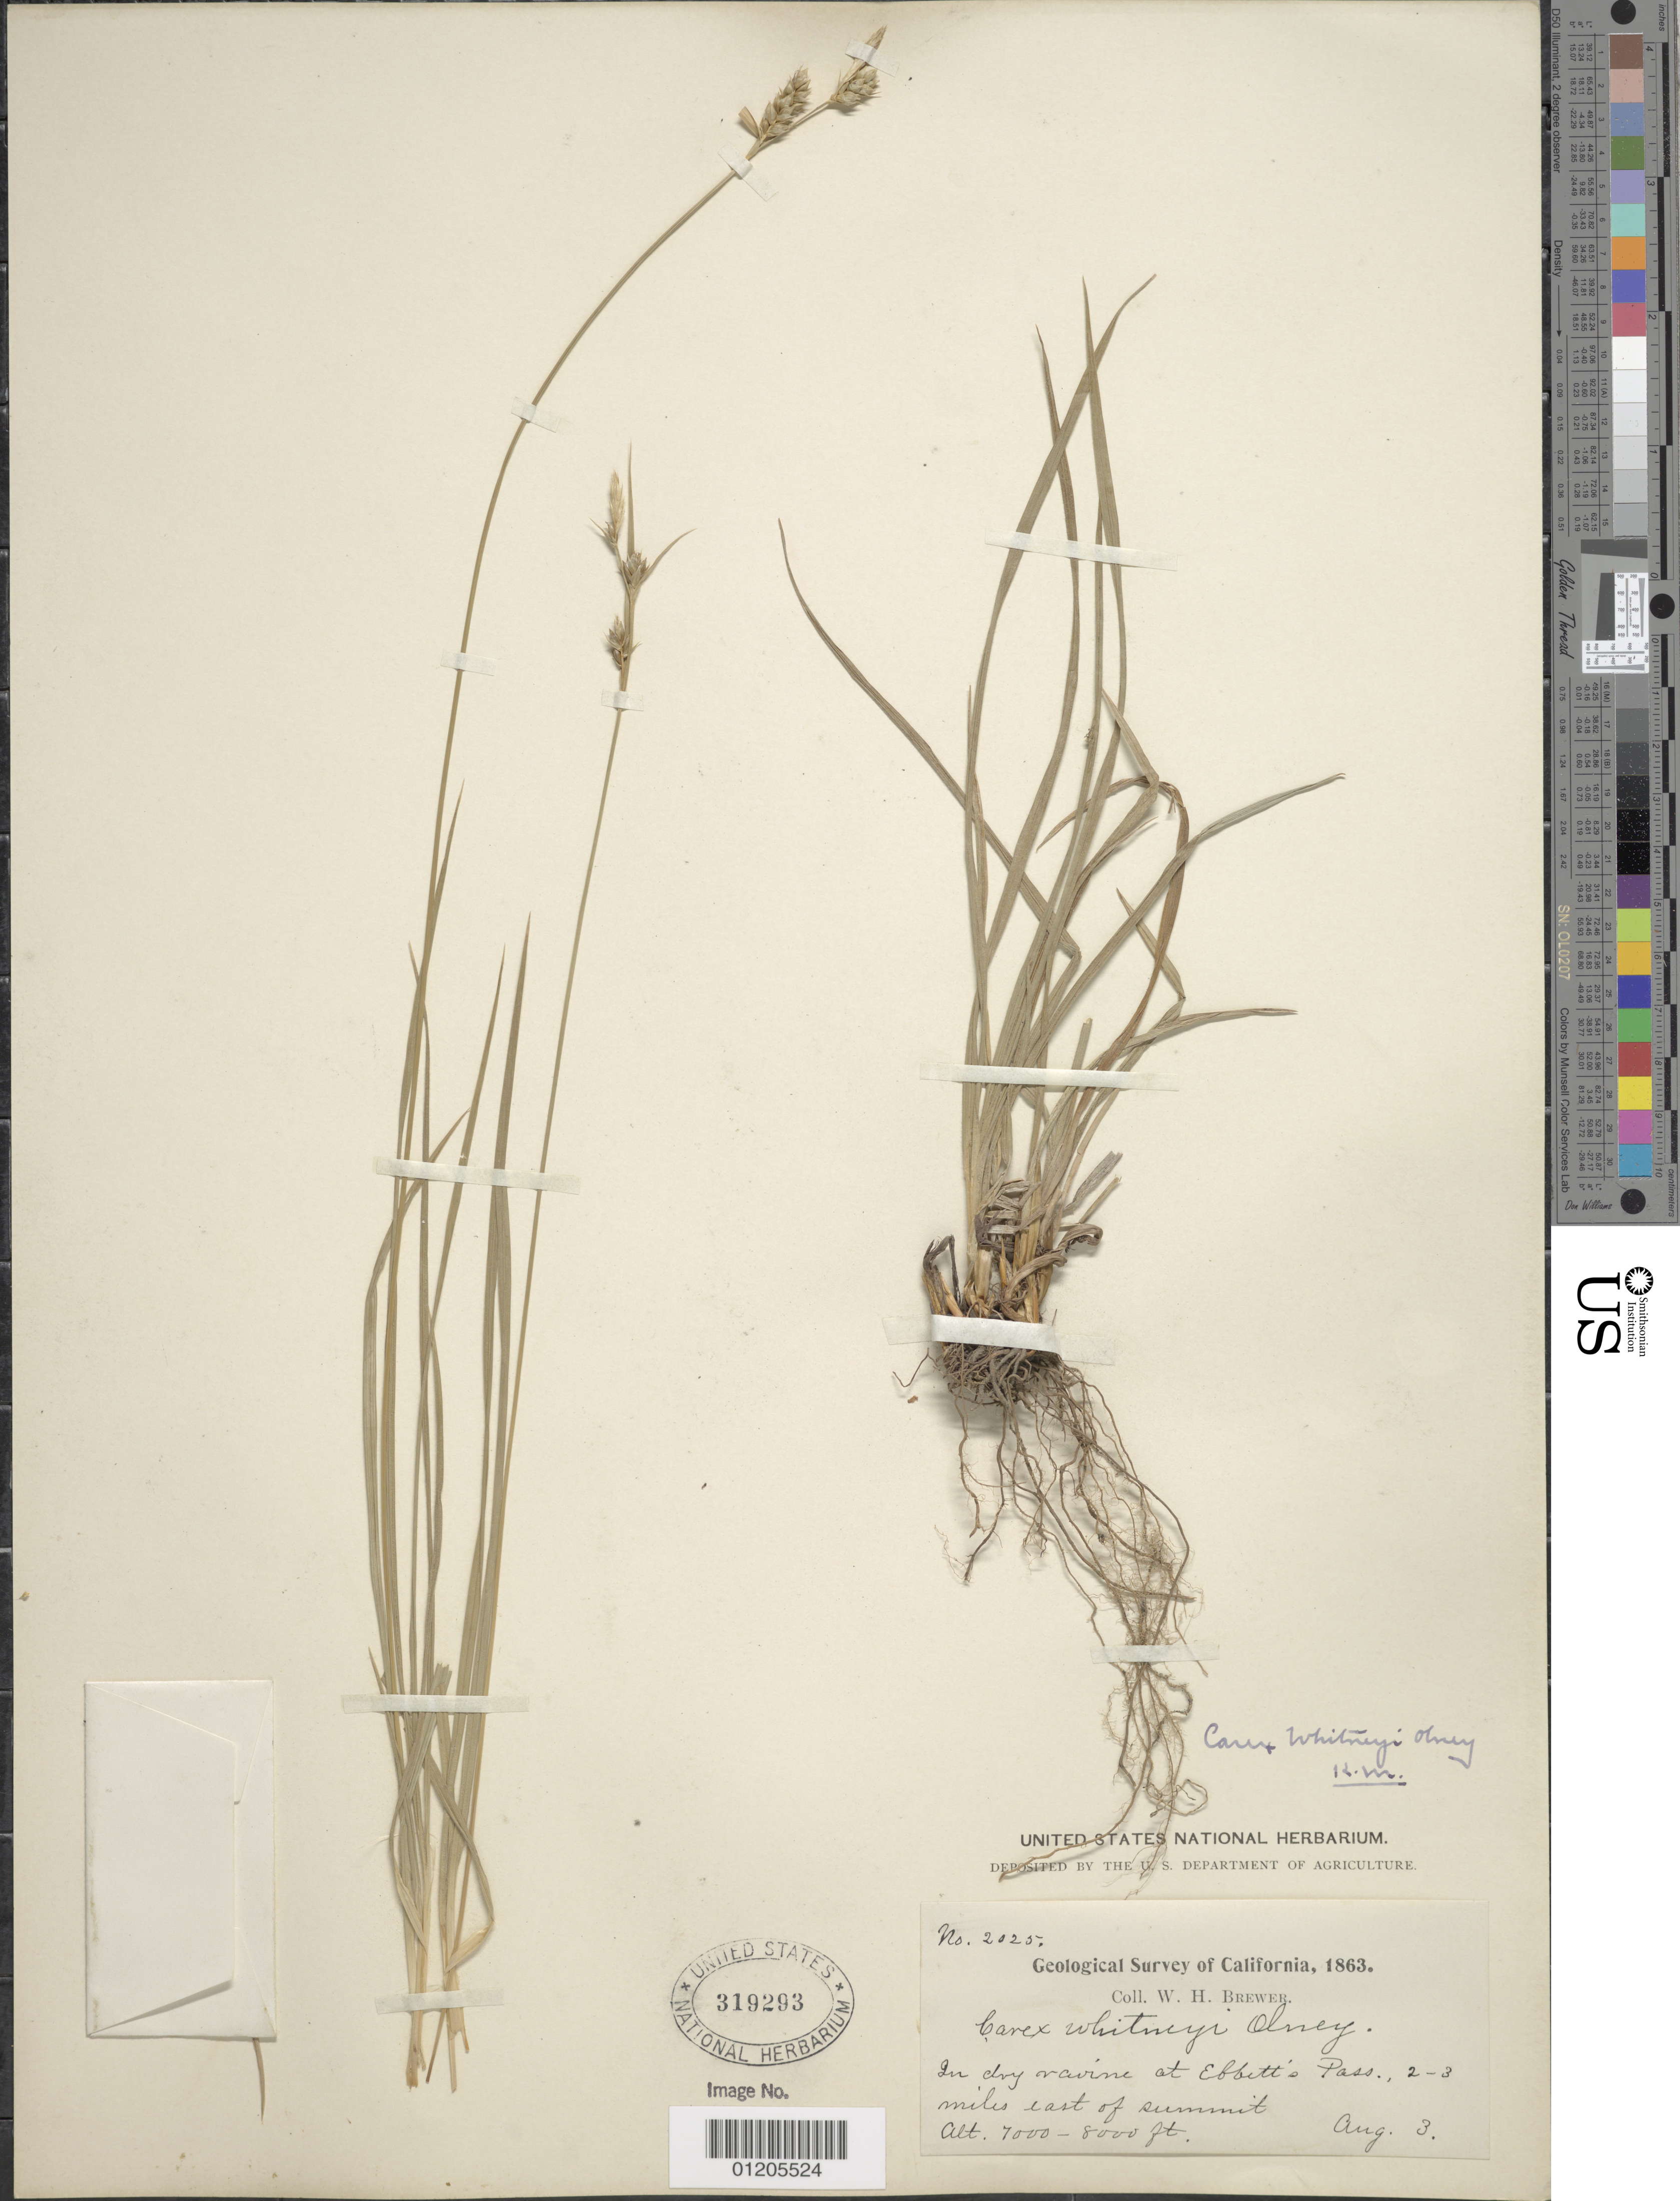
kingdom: Plantae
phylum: Tracheophyta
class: Liliopsida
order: Poales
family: Cyperaceae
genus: Carex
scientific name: Carex whitneyi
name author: Olney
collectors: W. H. Brewer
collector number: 2025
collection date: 1863-08-03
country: United States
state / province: California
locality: At Ebbett's Pass, 2-3 miles east of summit.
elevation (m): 2134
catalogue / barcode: US 319293